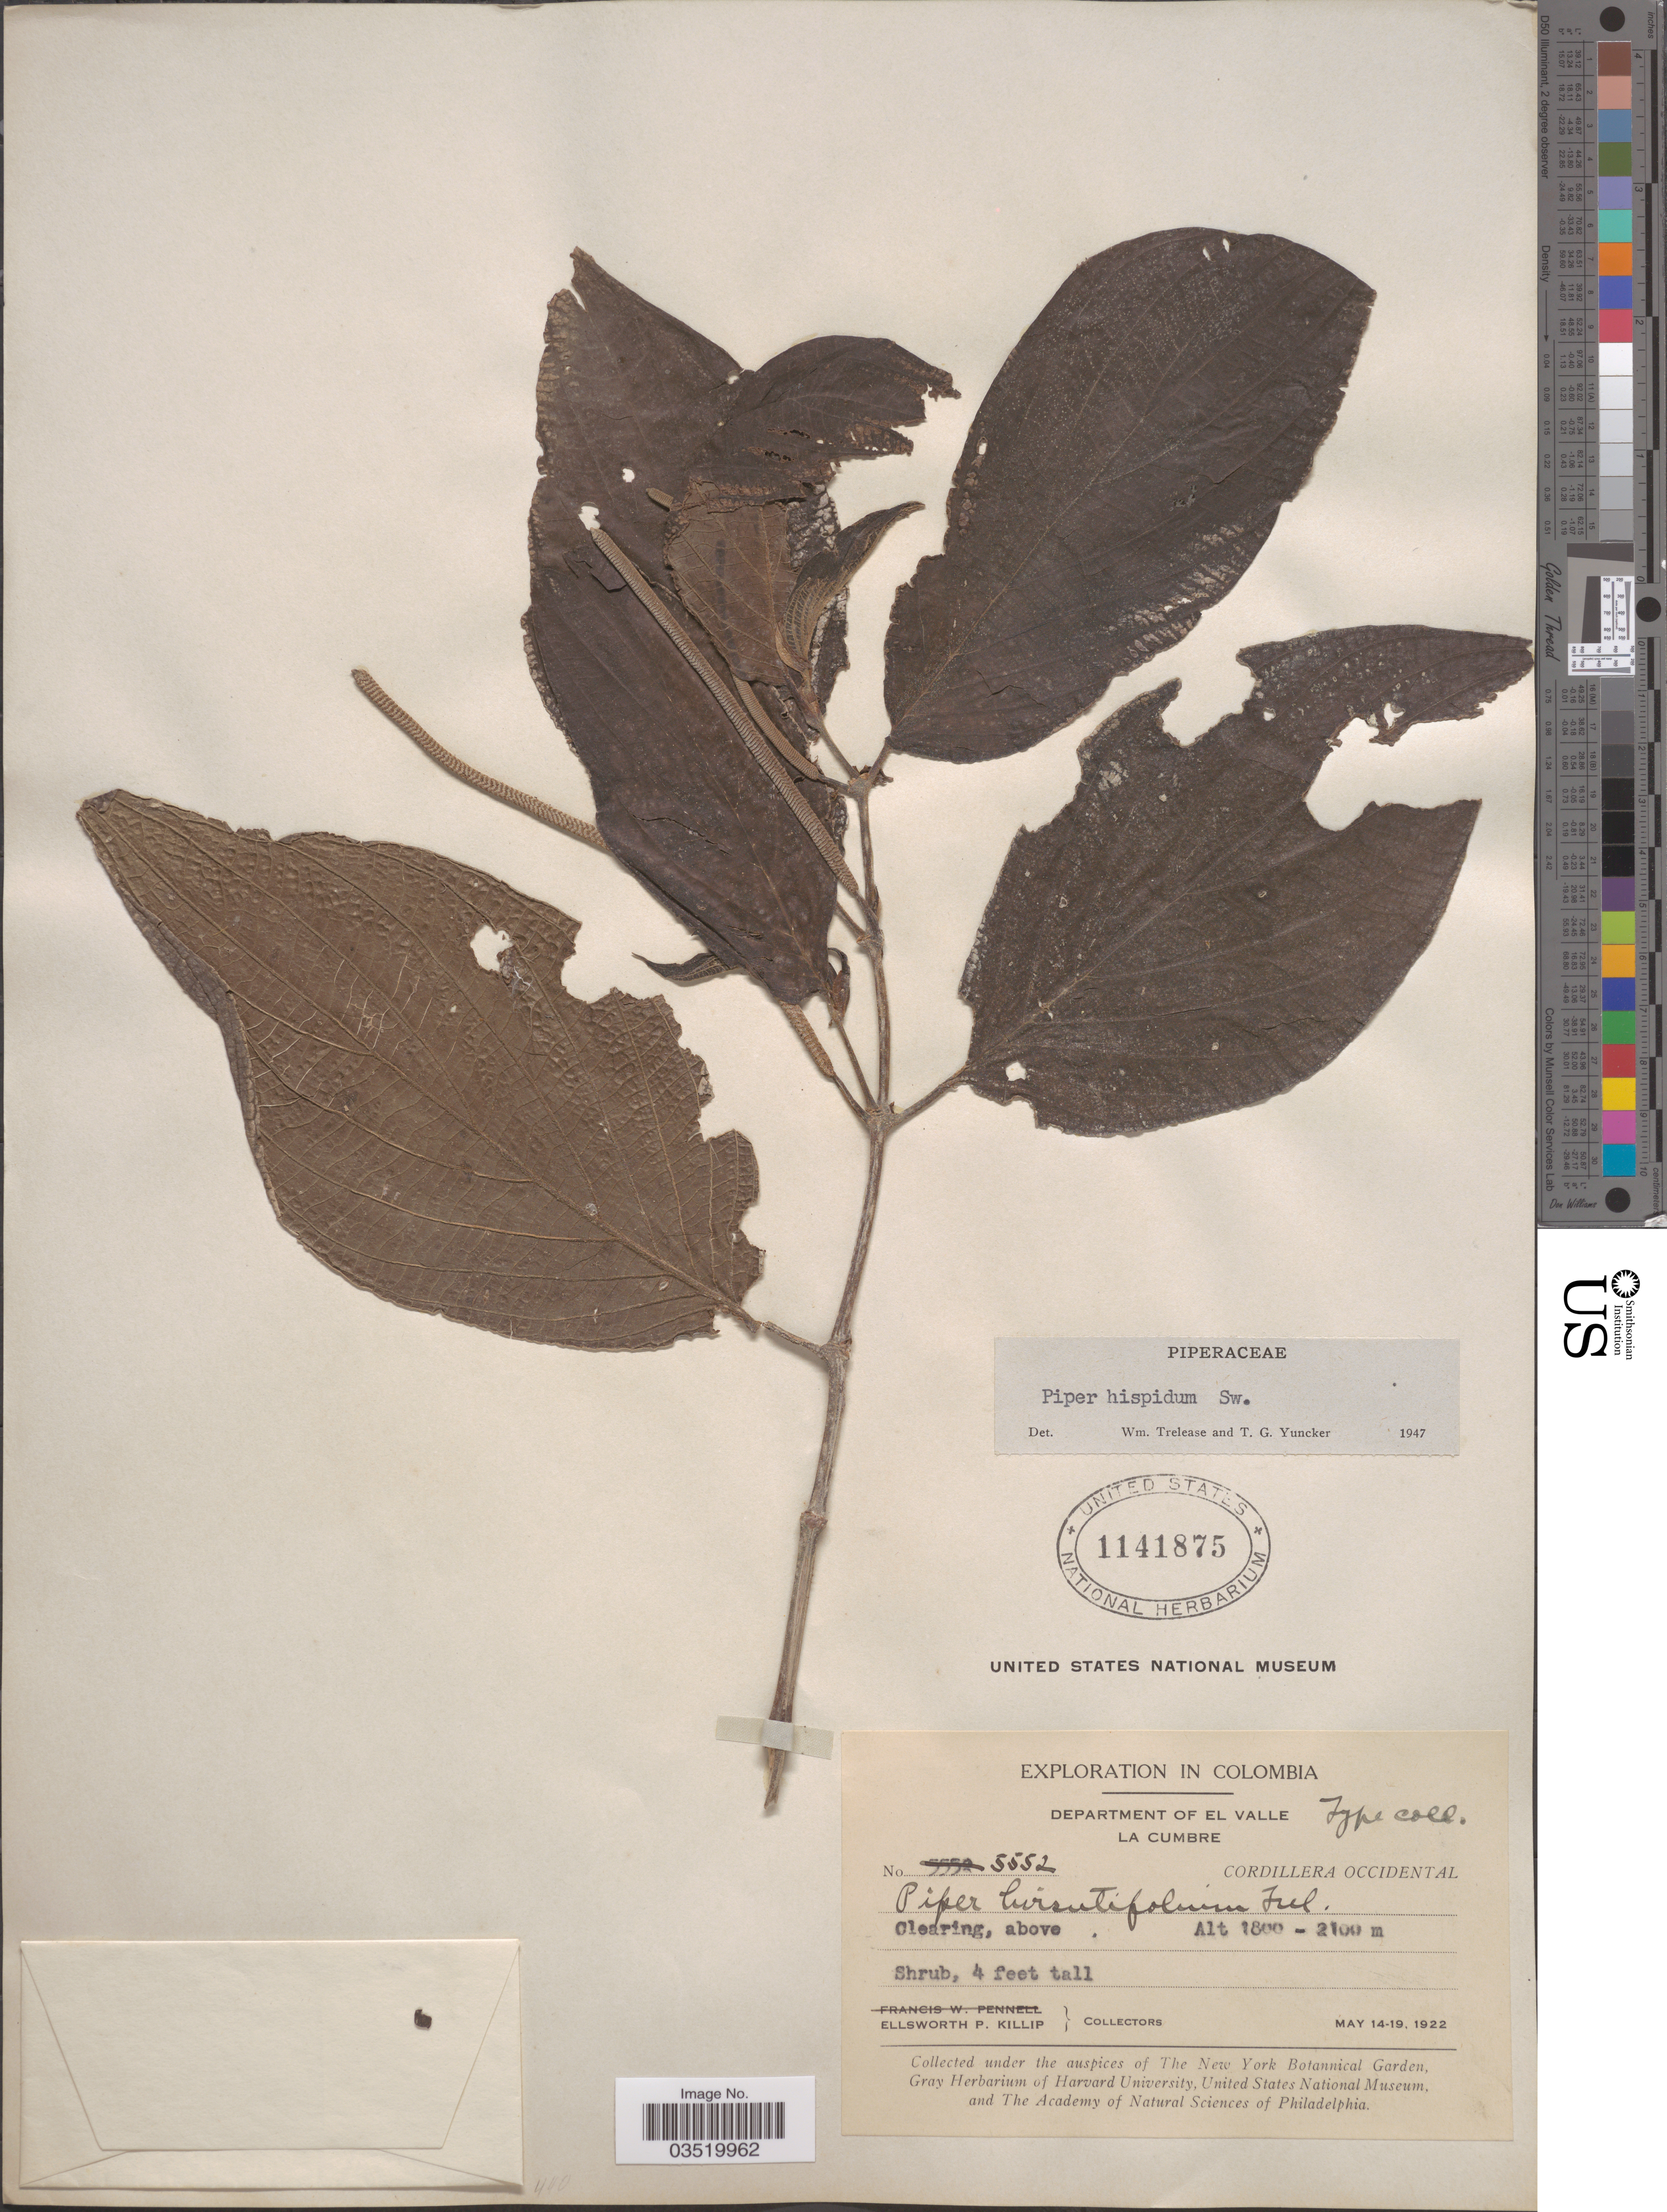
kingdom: Plantae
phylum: Tracheophyta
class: Magnoliopsida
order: Piperales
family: Piperaceae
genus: Piper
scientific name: Piper hispidum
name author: Sw.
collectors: E. P. Killip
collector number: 5552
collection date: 1922-05-14/1922-05-19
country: Colombia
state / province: Valle del Cauca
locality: Department of El Valle. La Cumbre. Cordillera Occidental.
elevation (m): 1800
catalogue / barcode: US 1141875